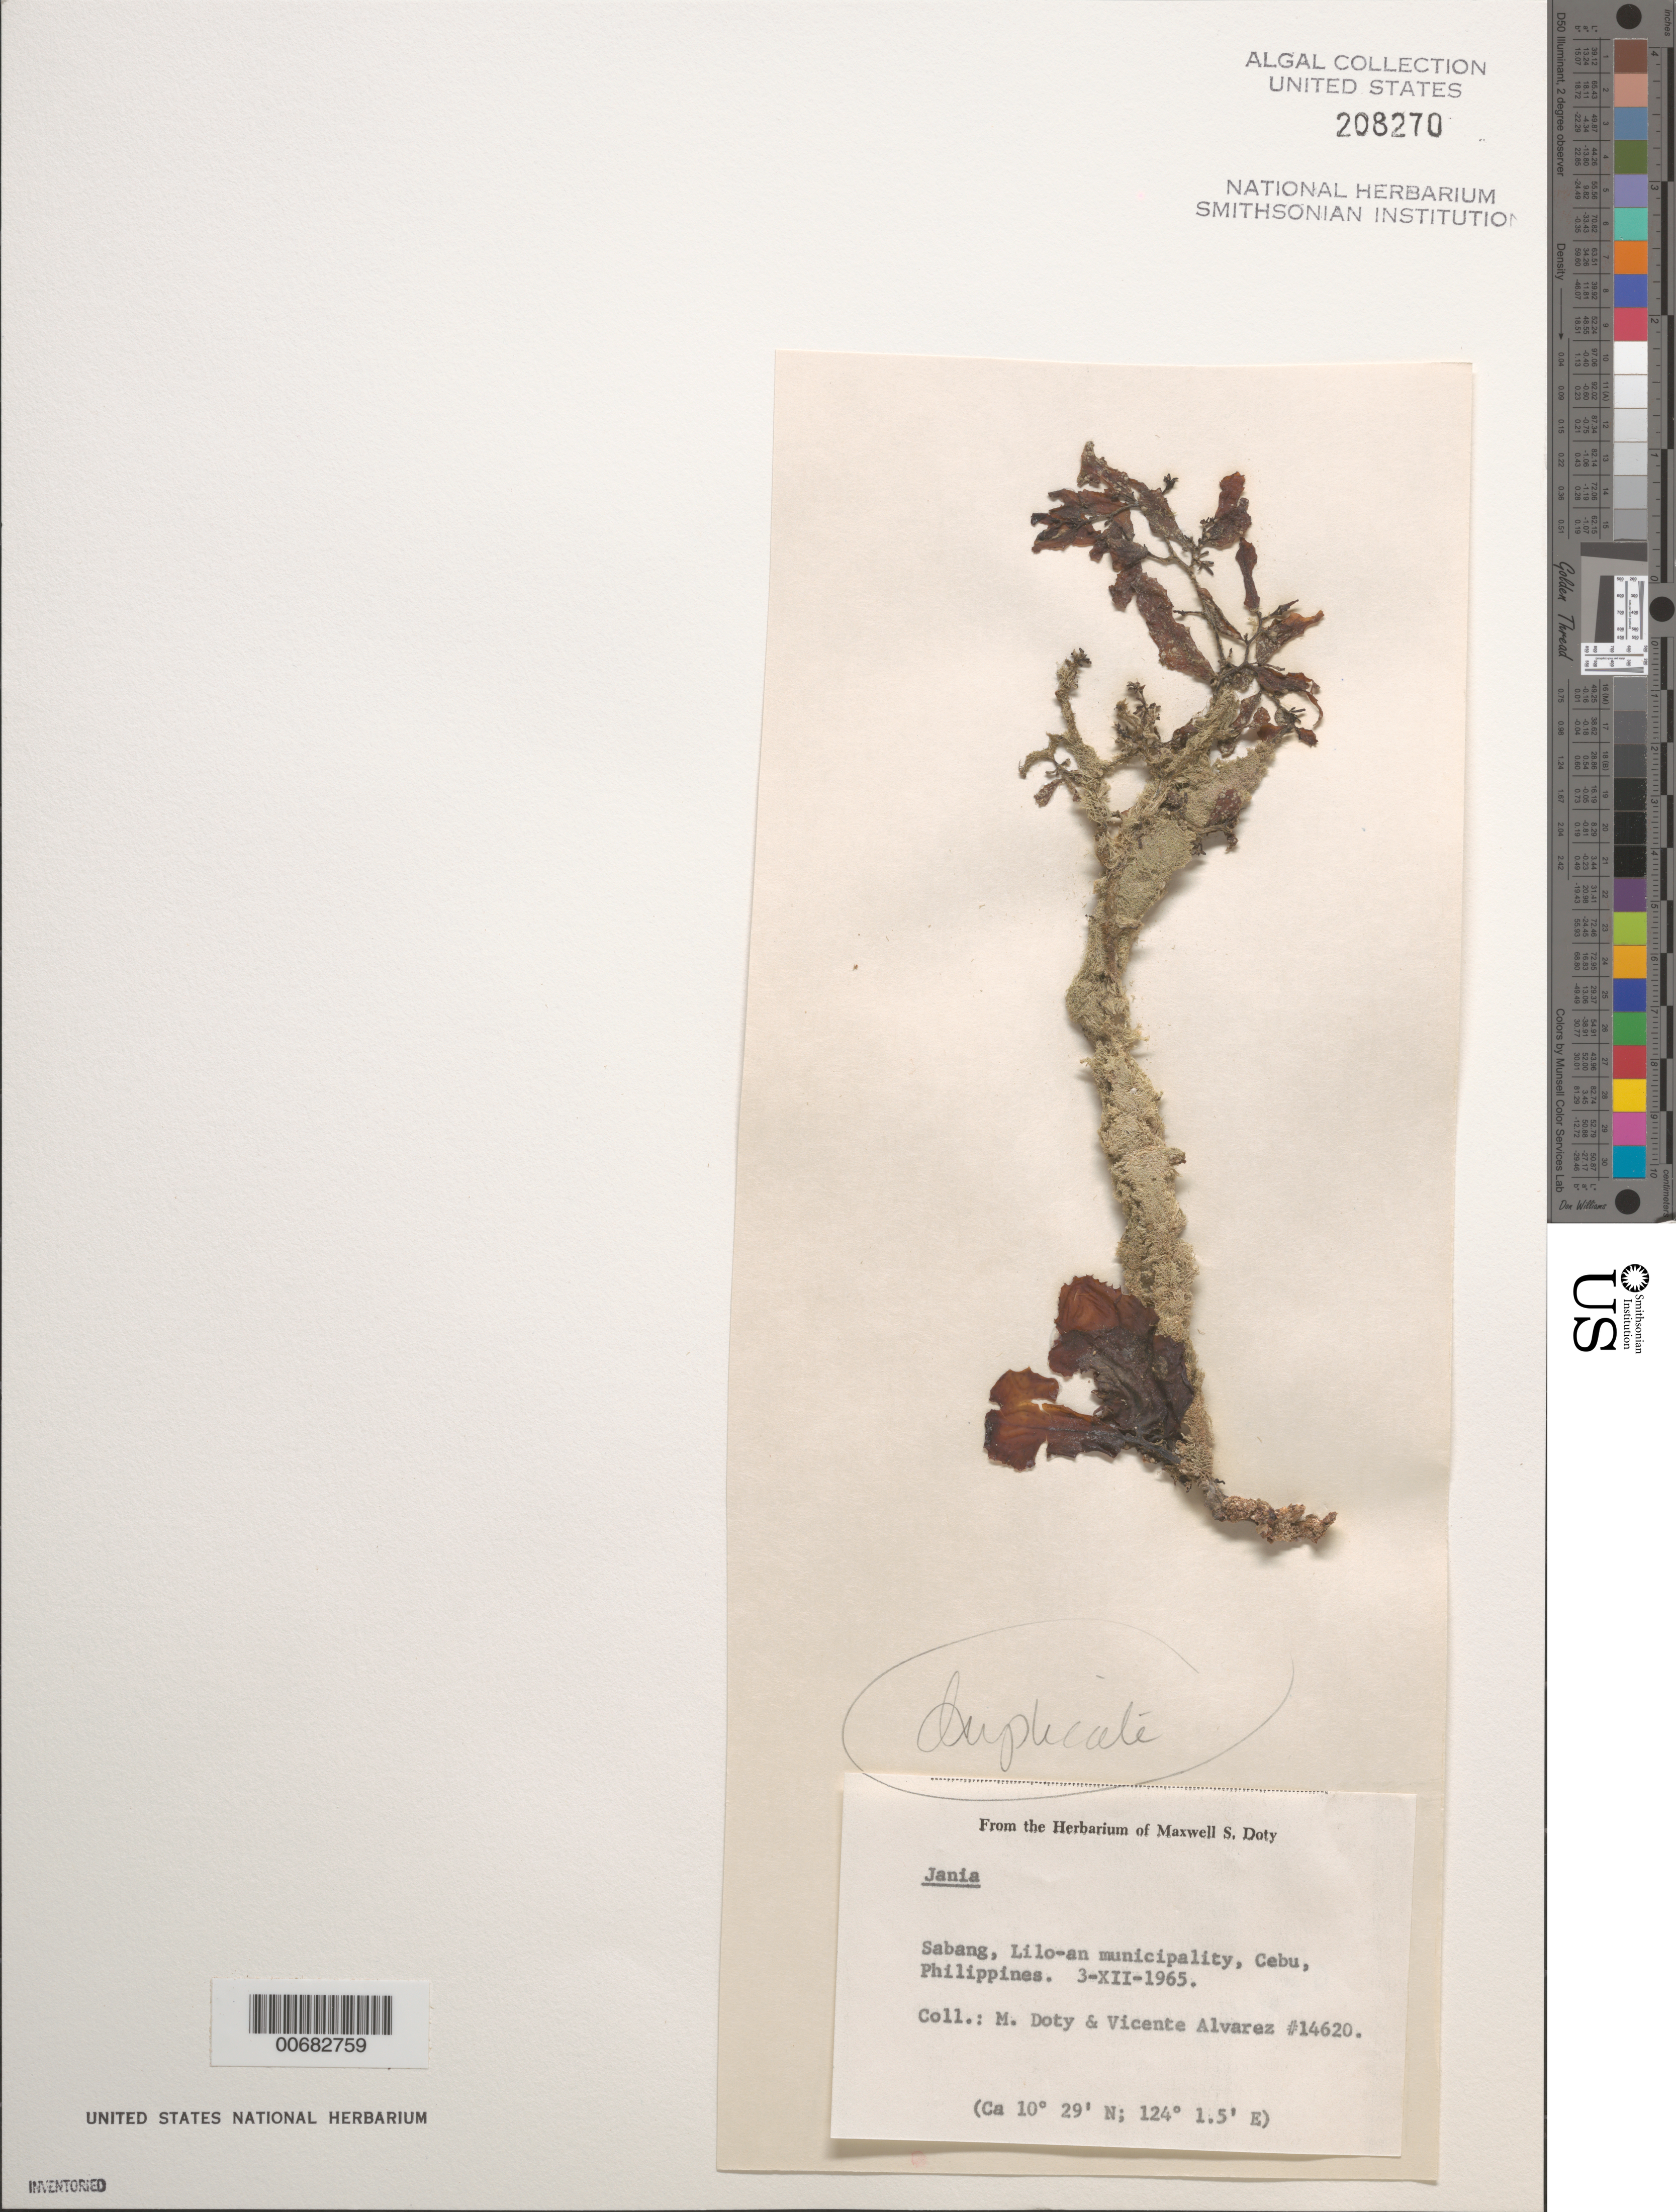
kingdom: Plantae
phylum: Rhodophyta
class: Florideophyceae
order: Corallinales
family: Corallinaceae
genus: Jania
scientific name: Jania sp.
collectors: M. S. Doty & V. B. Alvarez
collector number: MSD 14620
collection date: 1965-12-03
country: Philippines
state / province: Central Visayas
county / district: Cebu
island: Cebu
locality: Sabang, Lilo-an Municipality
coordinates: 10 29' N, 124 1.5' E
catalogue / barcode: US 208270